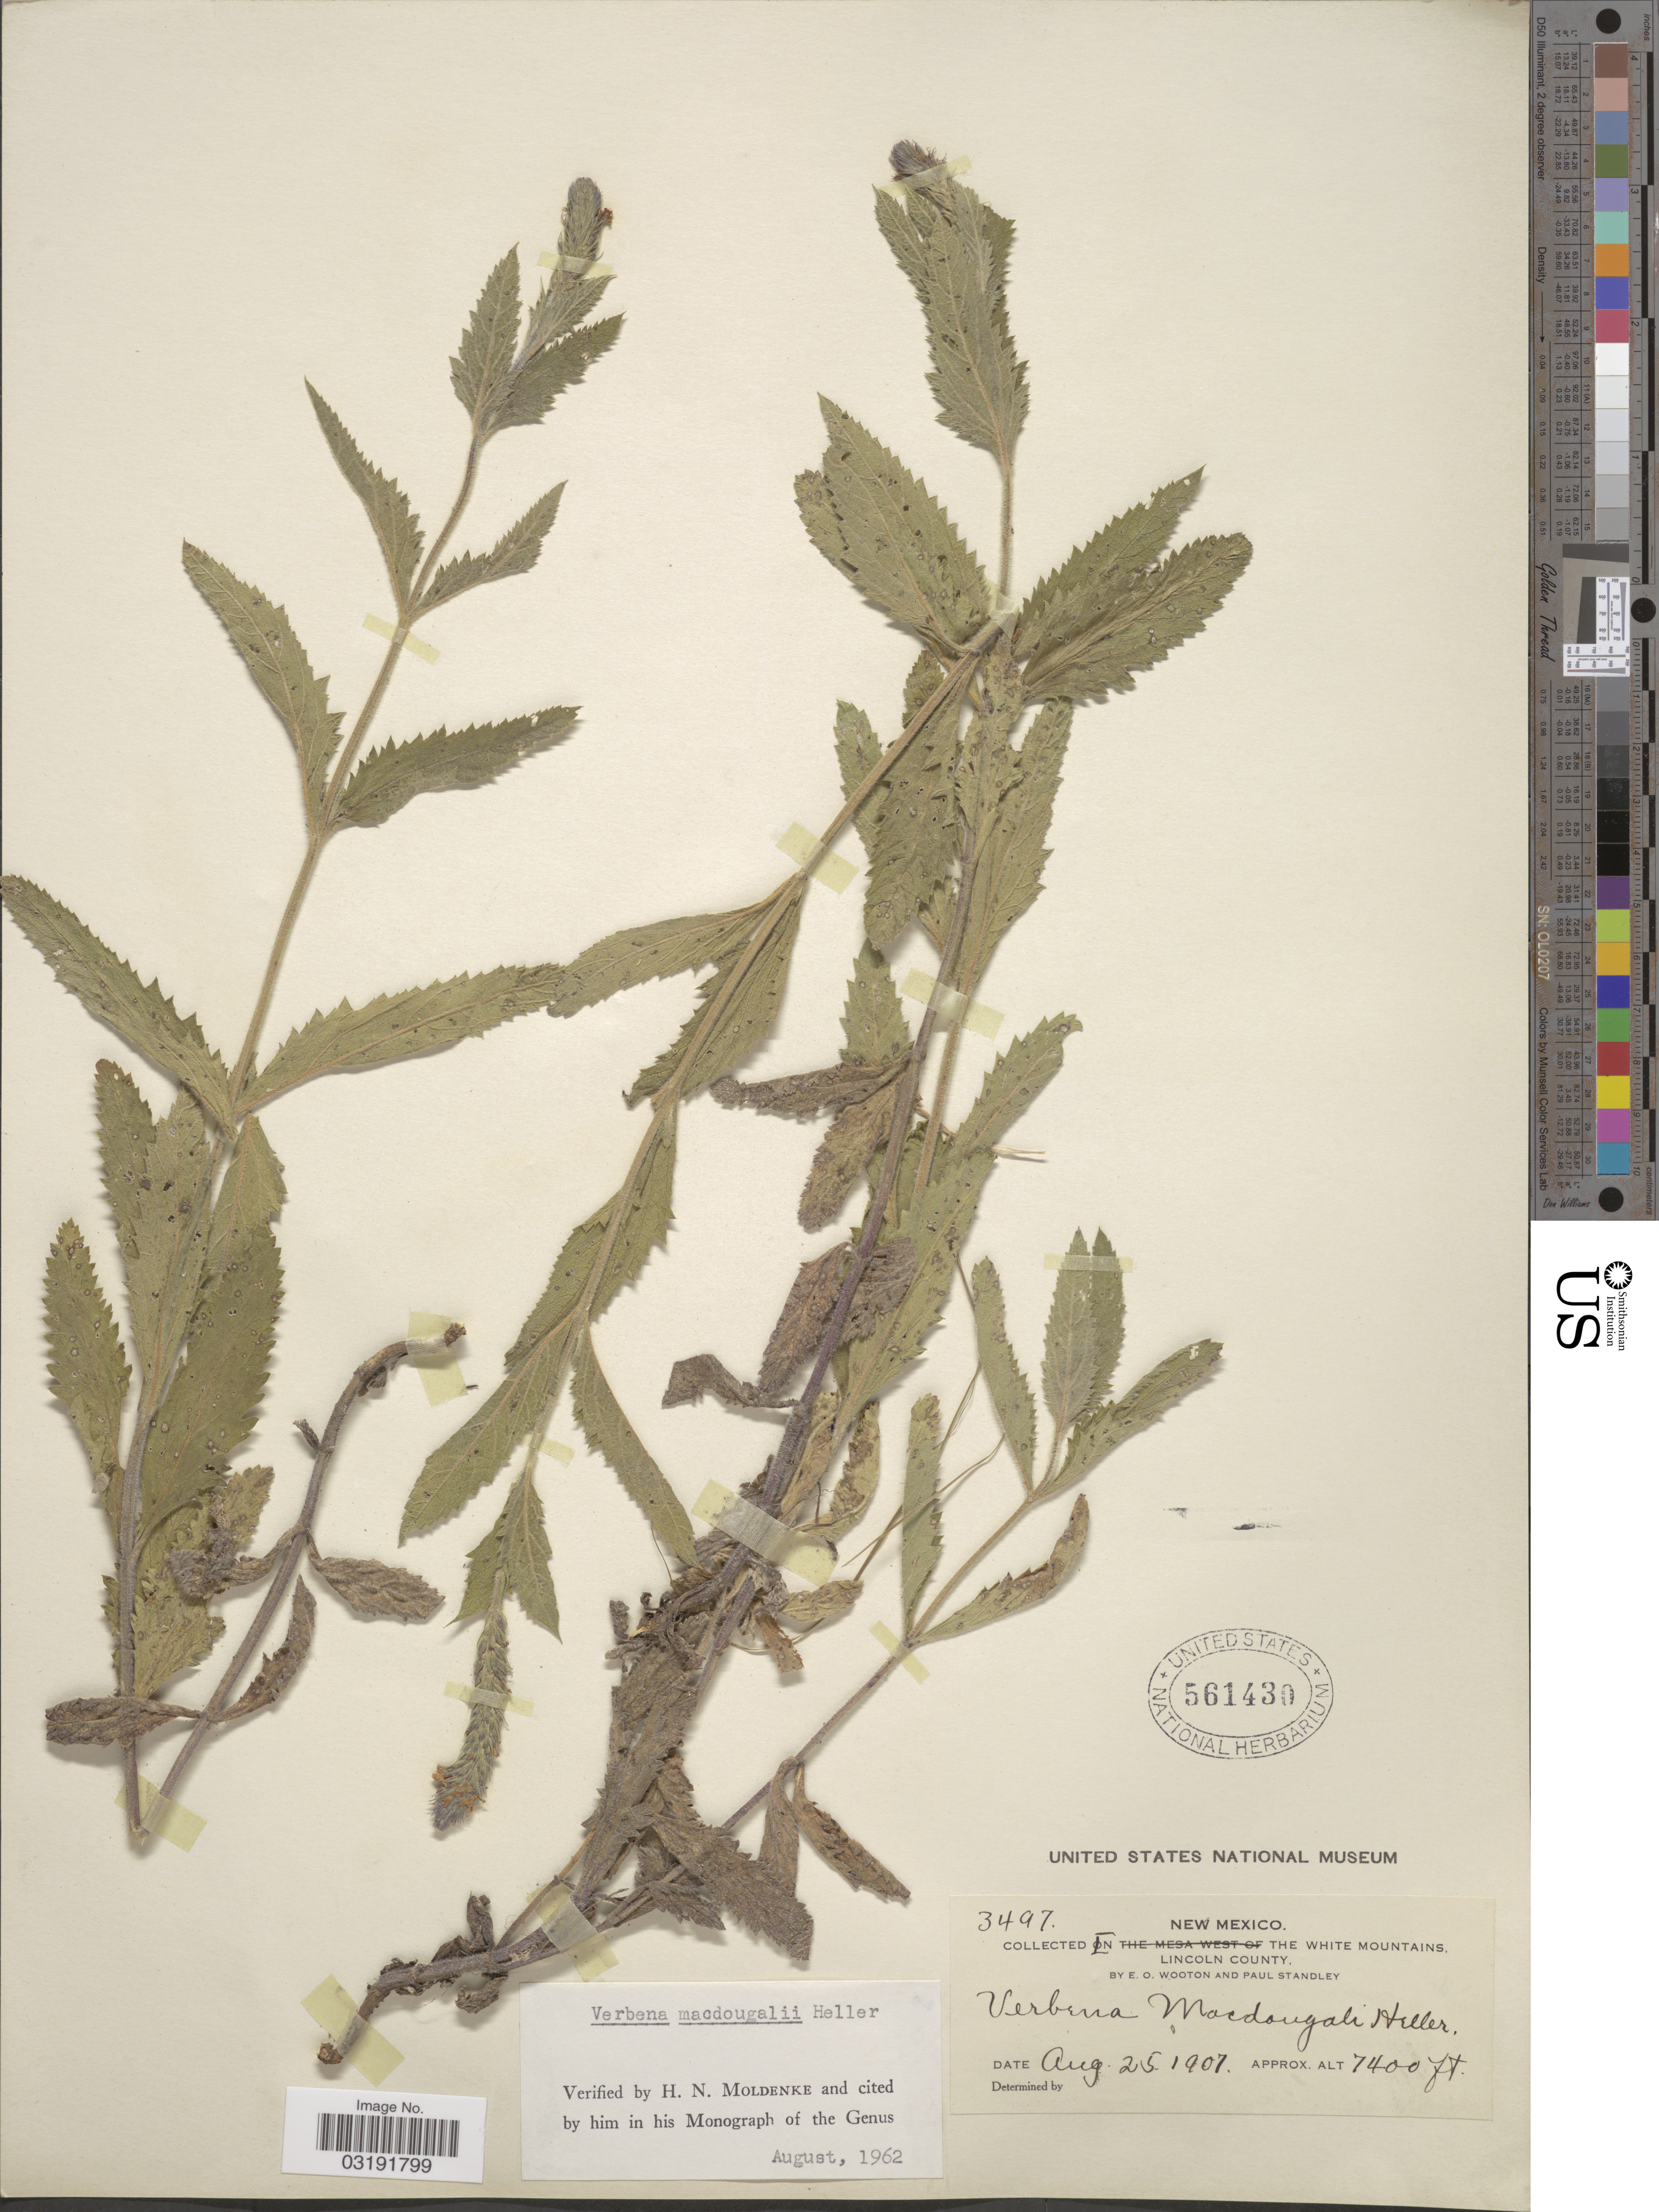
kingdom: Plantae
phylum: Tracheophyta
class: Magnoliopsida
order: Lamiales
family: Verbenaceae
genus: Verbena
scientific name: Verbena macdougalii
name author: A. Heller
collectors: E. O. Wooton & P. C. Standley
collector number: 3497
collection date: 1907-08-25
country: United States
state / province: New Mexico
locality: On The White Mountains, Lincoln County.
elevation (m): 2256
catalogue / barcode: US 561430